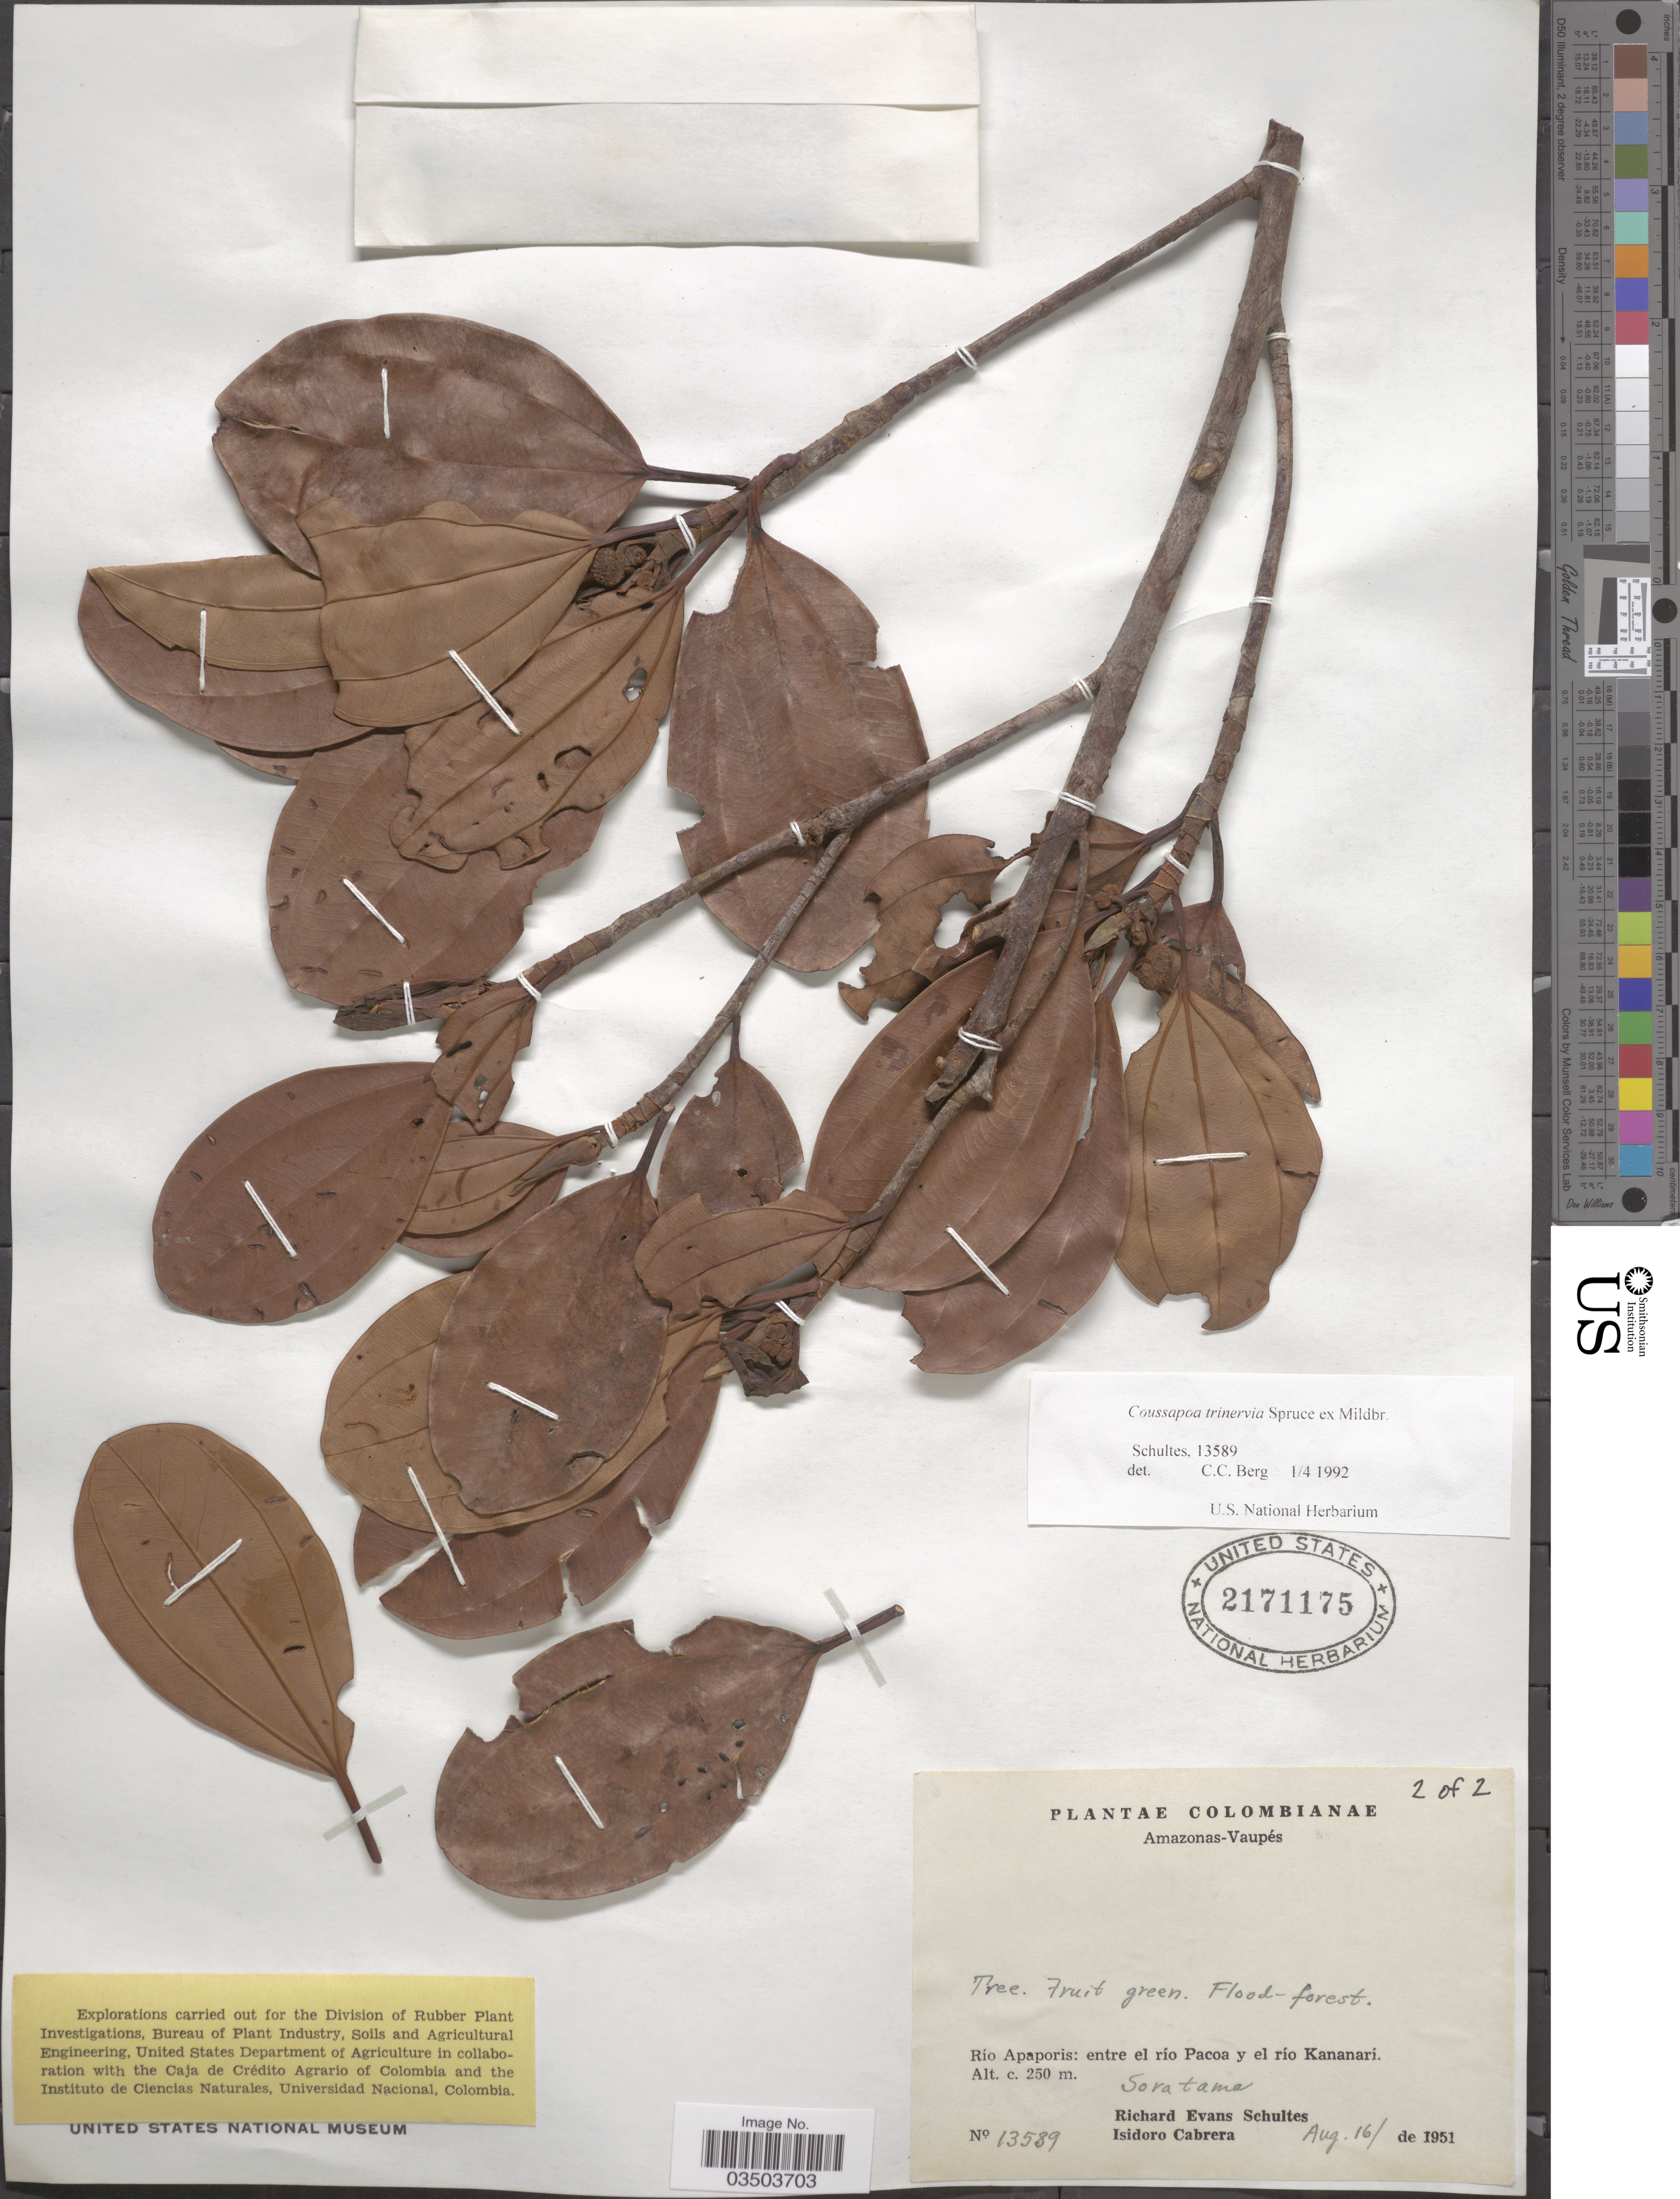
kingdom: Plantae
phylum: Tracheophyta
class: Magnoliopsida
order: Rosales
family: Urticaceae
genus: Coussapoa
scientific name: Coussapoa trinervia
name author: Spruce ex Mildbr.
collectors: R. E. Schultes & I. Cabrera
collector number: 13589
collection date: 1951-08-16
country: Colombia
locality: Amazonas-Vaupés. Río Apaporis: entre el río Pacoa y el río Kananarí. Soratama.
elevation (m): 250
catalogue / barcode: US 2171175